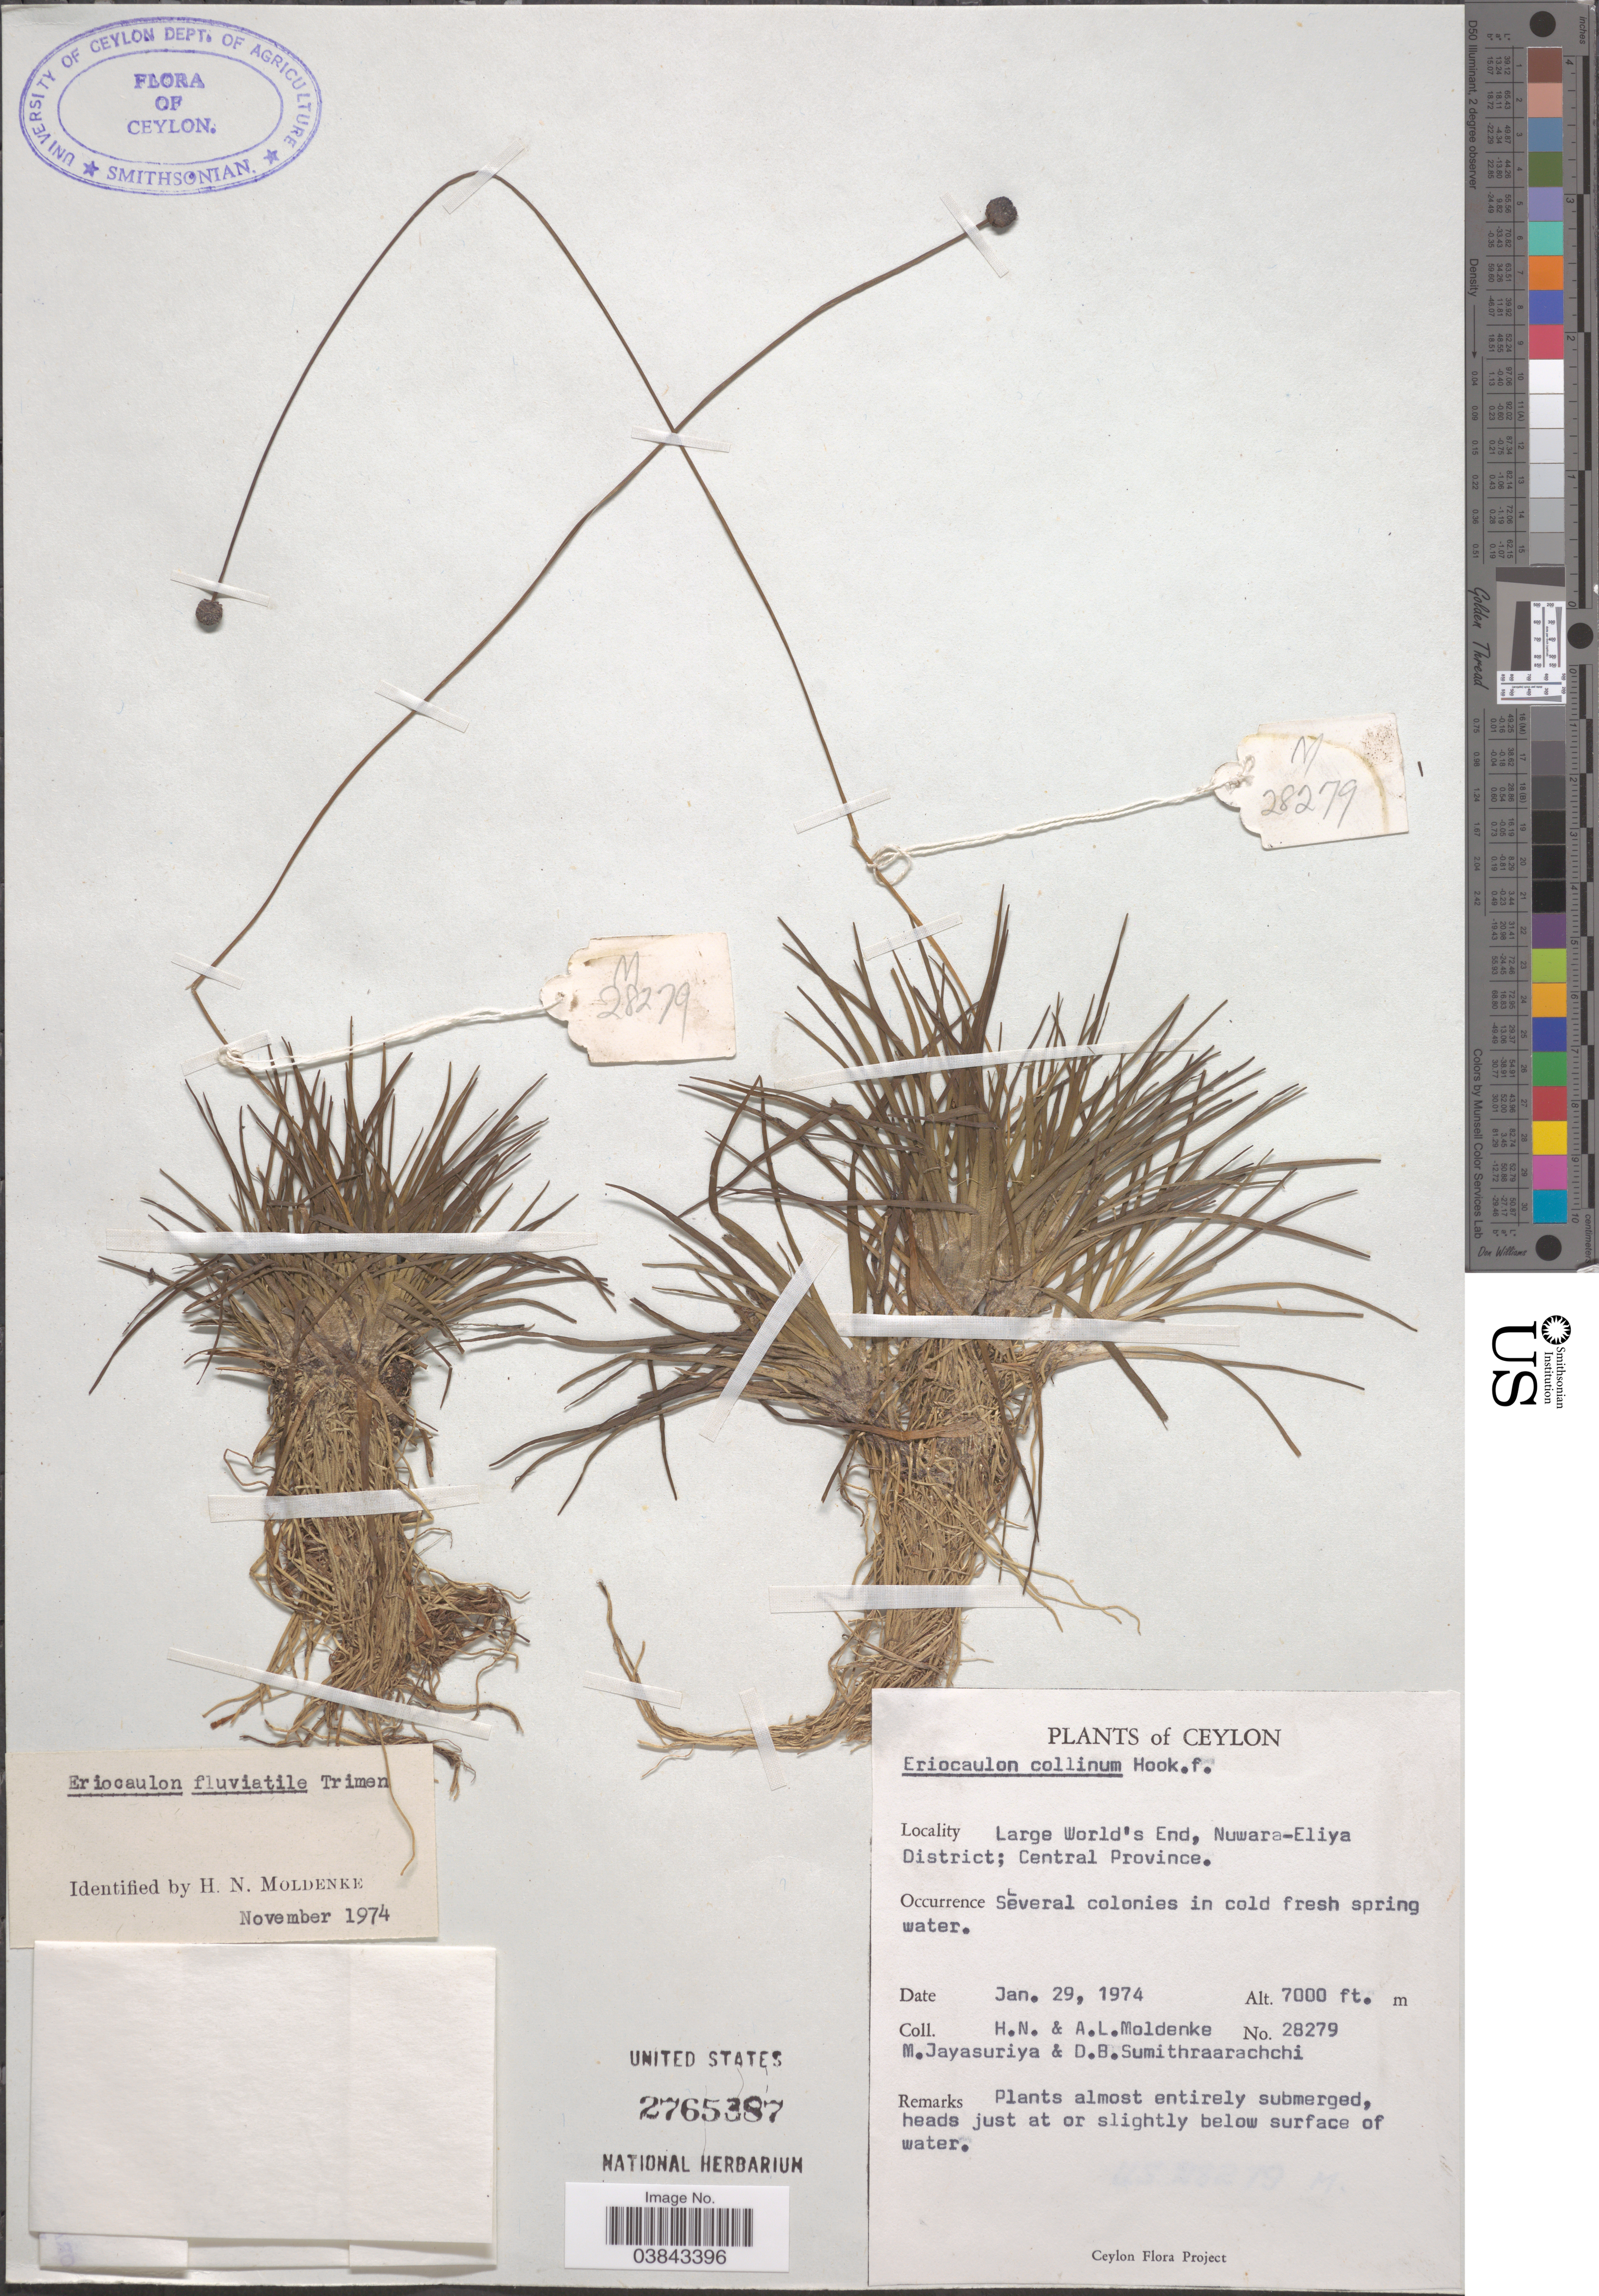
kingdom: Plantae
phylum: Tracheophyta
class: Liliopsida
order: Poales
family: Eriocaulaceae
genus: Eriocaulon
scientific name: Eriocaulon fluviatile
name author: Trimen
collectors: H. N. Moldenke, A. L. Moldenke, M. Jayasuriya & D. B. Sumithraarachchi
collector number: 28279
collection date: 1974-01-29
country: Sri Lanka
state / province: Central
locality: Ceylon. Large World's End, Nuwara-Eliya District; Central Province.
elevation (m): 2134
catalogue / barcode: US 2765387